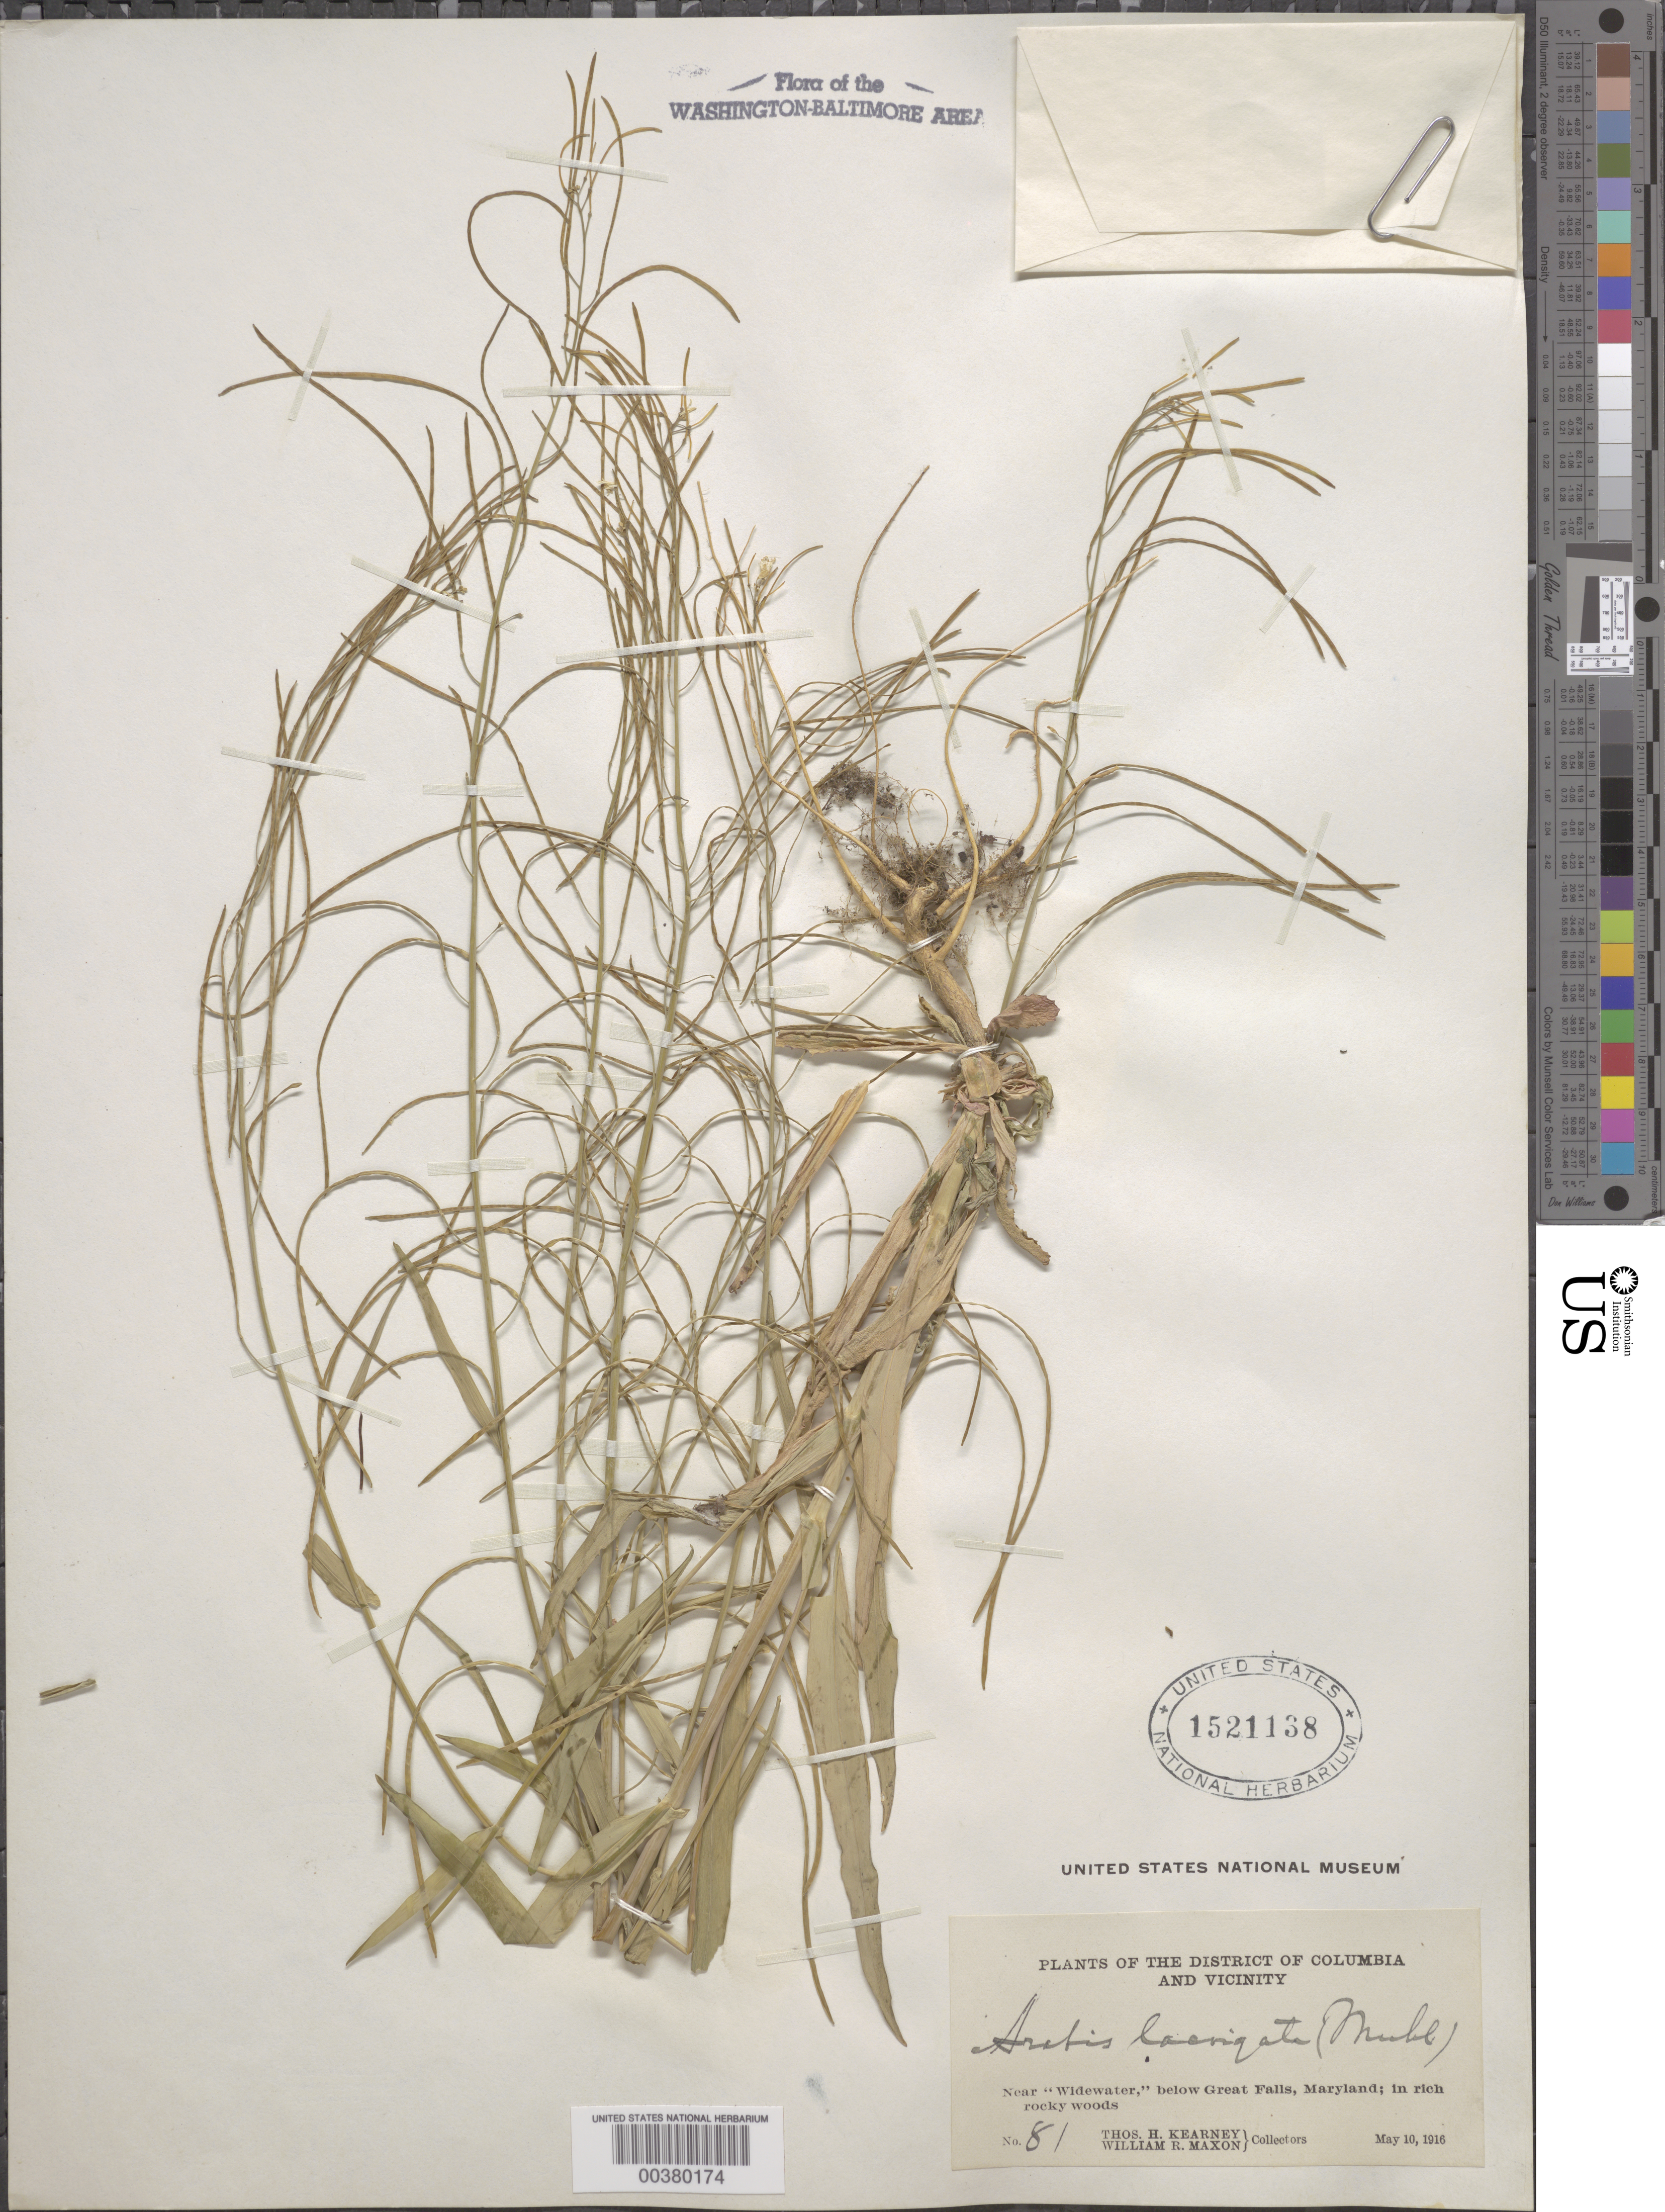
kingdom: Plantae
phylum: Tracheophyta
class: Magnoliopsida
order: Brassicales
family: Brassicaceae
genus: Boechera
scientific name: Boechera laevigata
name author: (Muhl. ex Willd.) Al-Shehbaz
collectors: T. H. Kearney & W. R. Maxon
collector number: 81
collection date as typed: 10 May 1916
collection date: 1916-05-10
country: United States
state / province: Maryland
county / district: Montgomery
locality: Widewater vicinity C. & O. Canal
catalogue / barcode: US 1521138